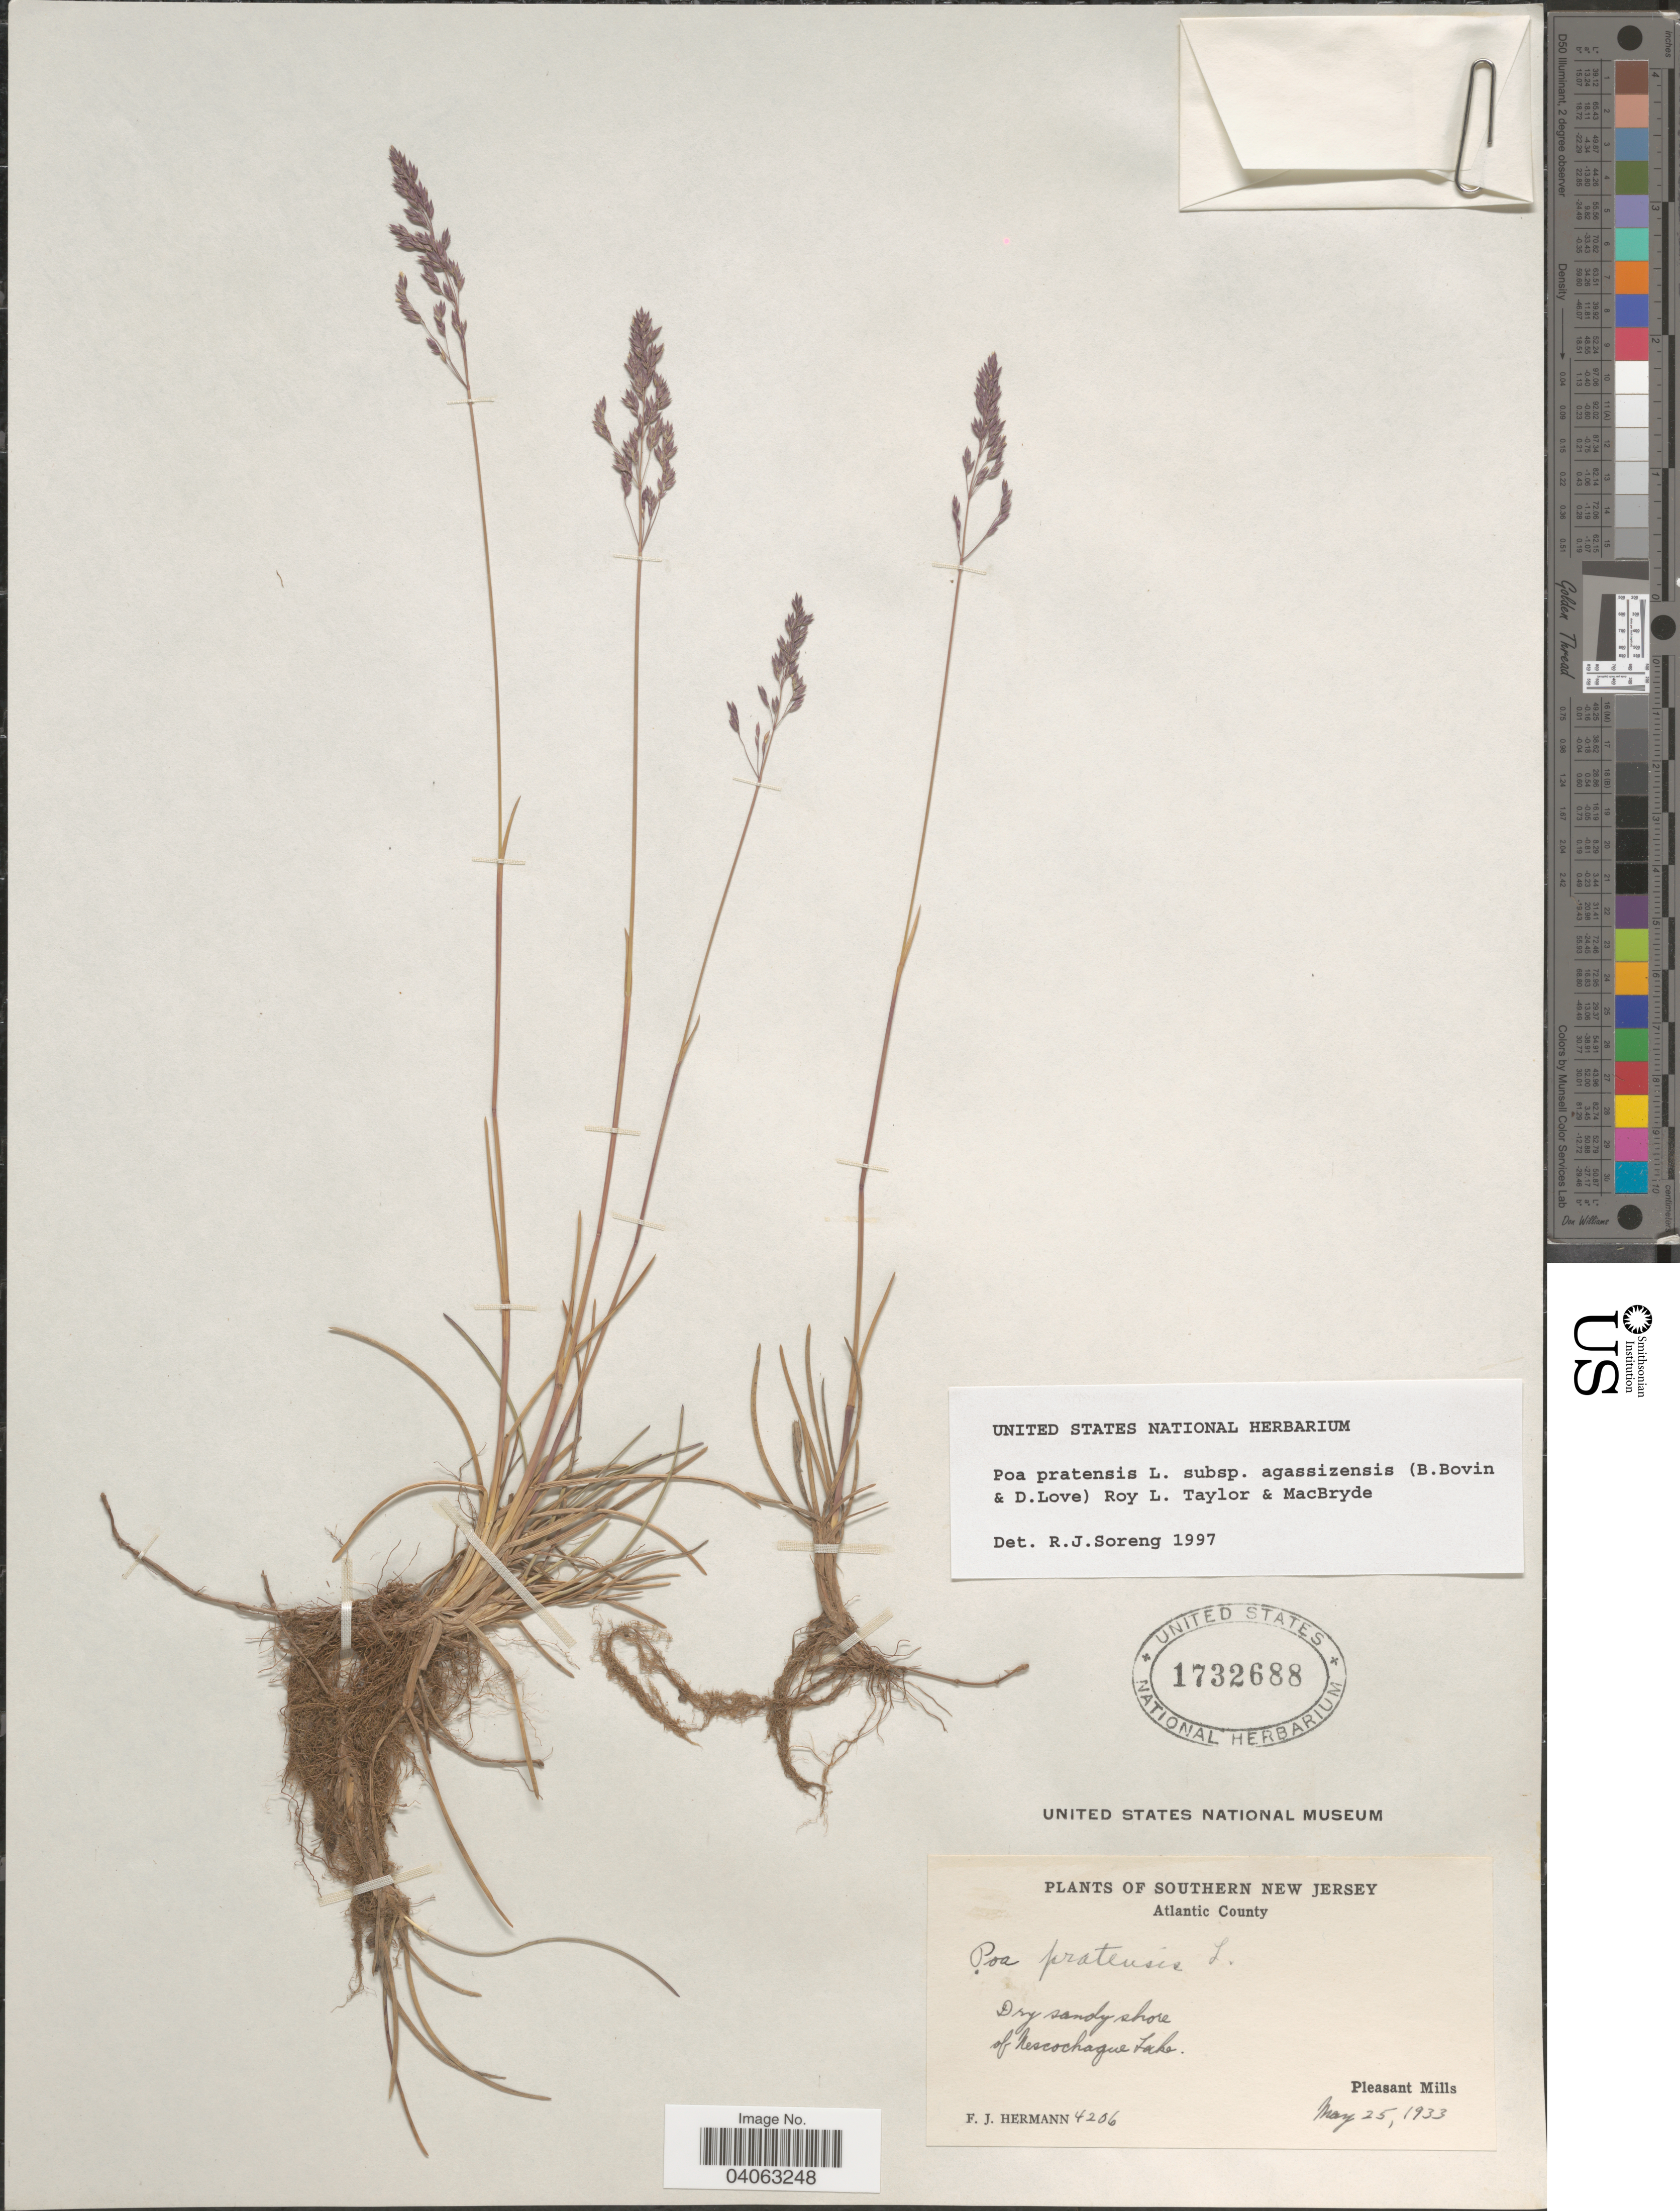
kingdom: Plantae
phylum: Tracheophyta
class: Liliopsida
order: Poales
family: Poaceae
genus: Poa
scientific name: Poa pratensis subsp. agassizensis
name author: (B. Boivin & D. Löve) Roy L. Taylor & MacBryde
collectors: F. J. Hermann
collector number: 4206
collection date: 1933-05-25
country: United States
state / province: New Jersey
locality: Southern New Jersey. Atlantic County. Dry sandy shore of Nescochague Lake. Pleasant Mills.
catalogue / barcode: US 1732688